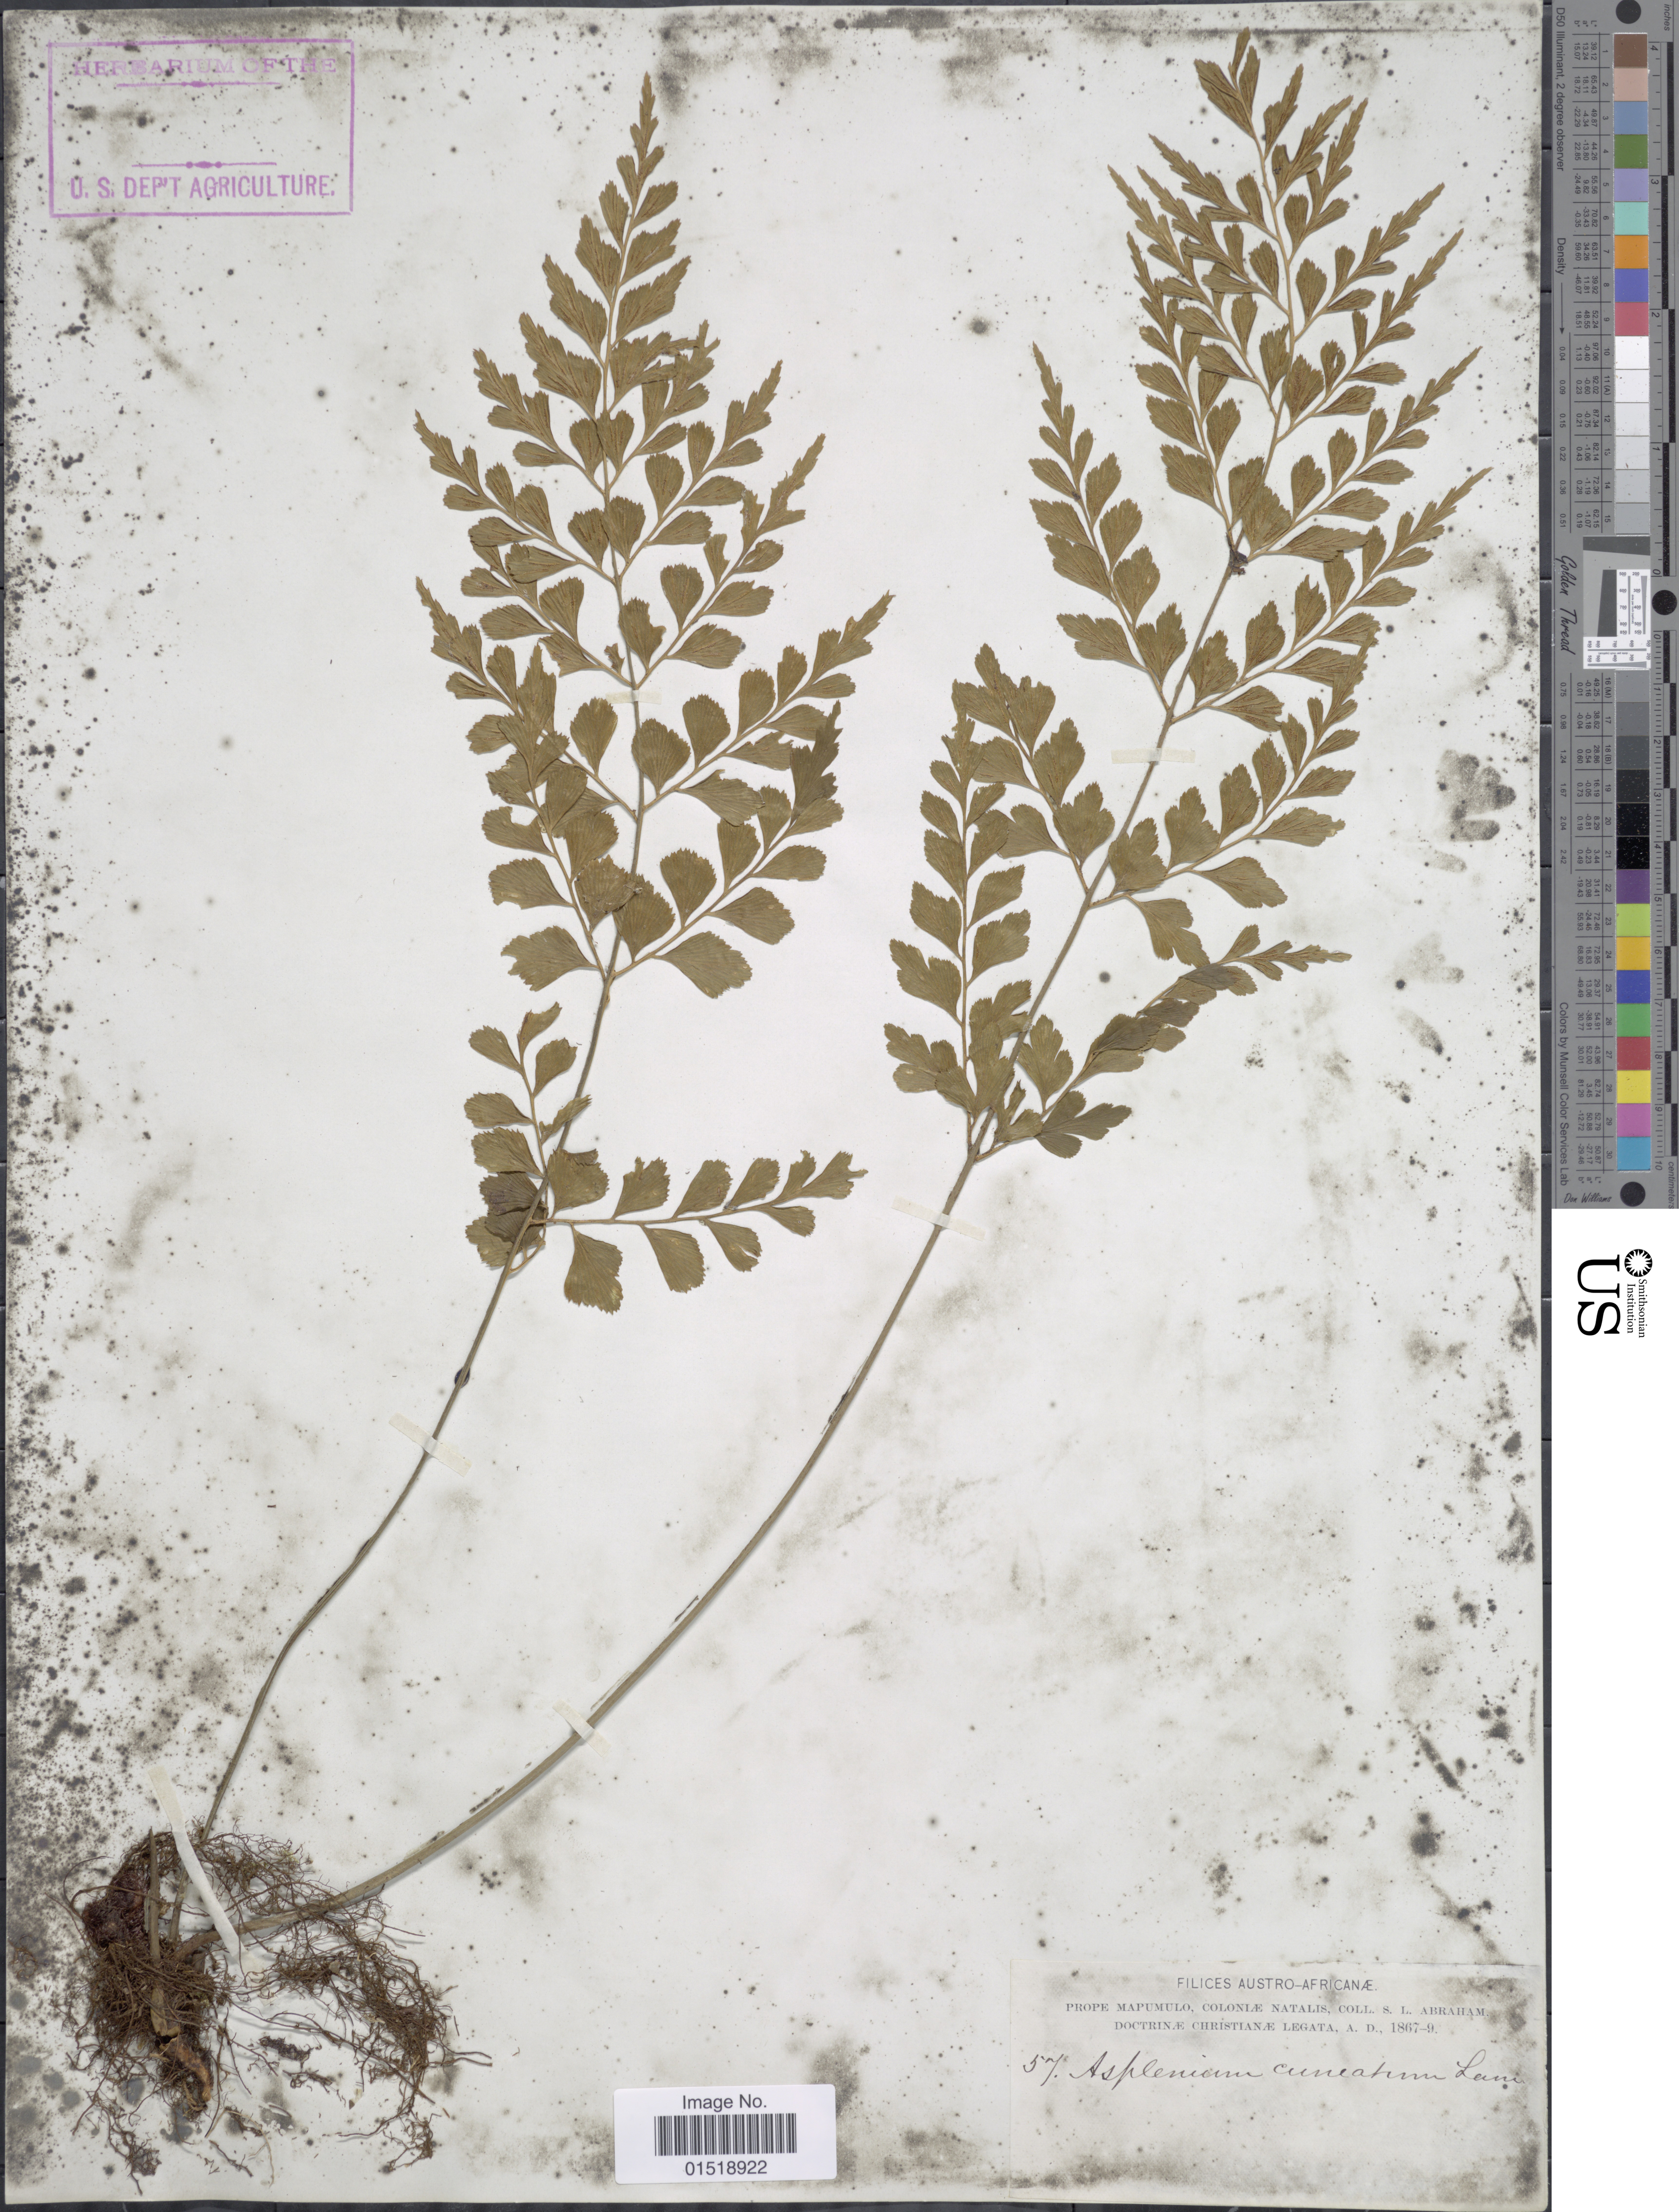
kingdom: Plantae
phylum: Tracheophyta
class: Polypodiopsida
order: Polypodiales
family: Aspleniaceae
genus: Asplenium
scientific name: Asplenium cuneatum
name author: Lam.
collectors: S. Abraham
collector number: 57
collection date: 1867/1869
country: South Africa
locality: Filices Austro-Africanæ. Prope Mapumulo, Coloniæ Natalis.